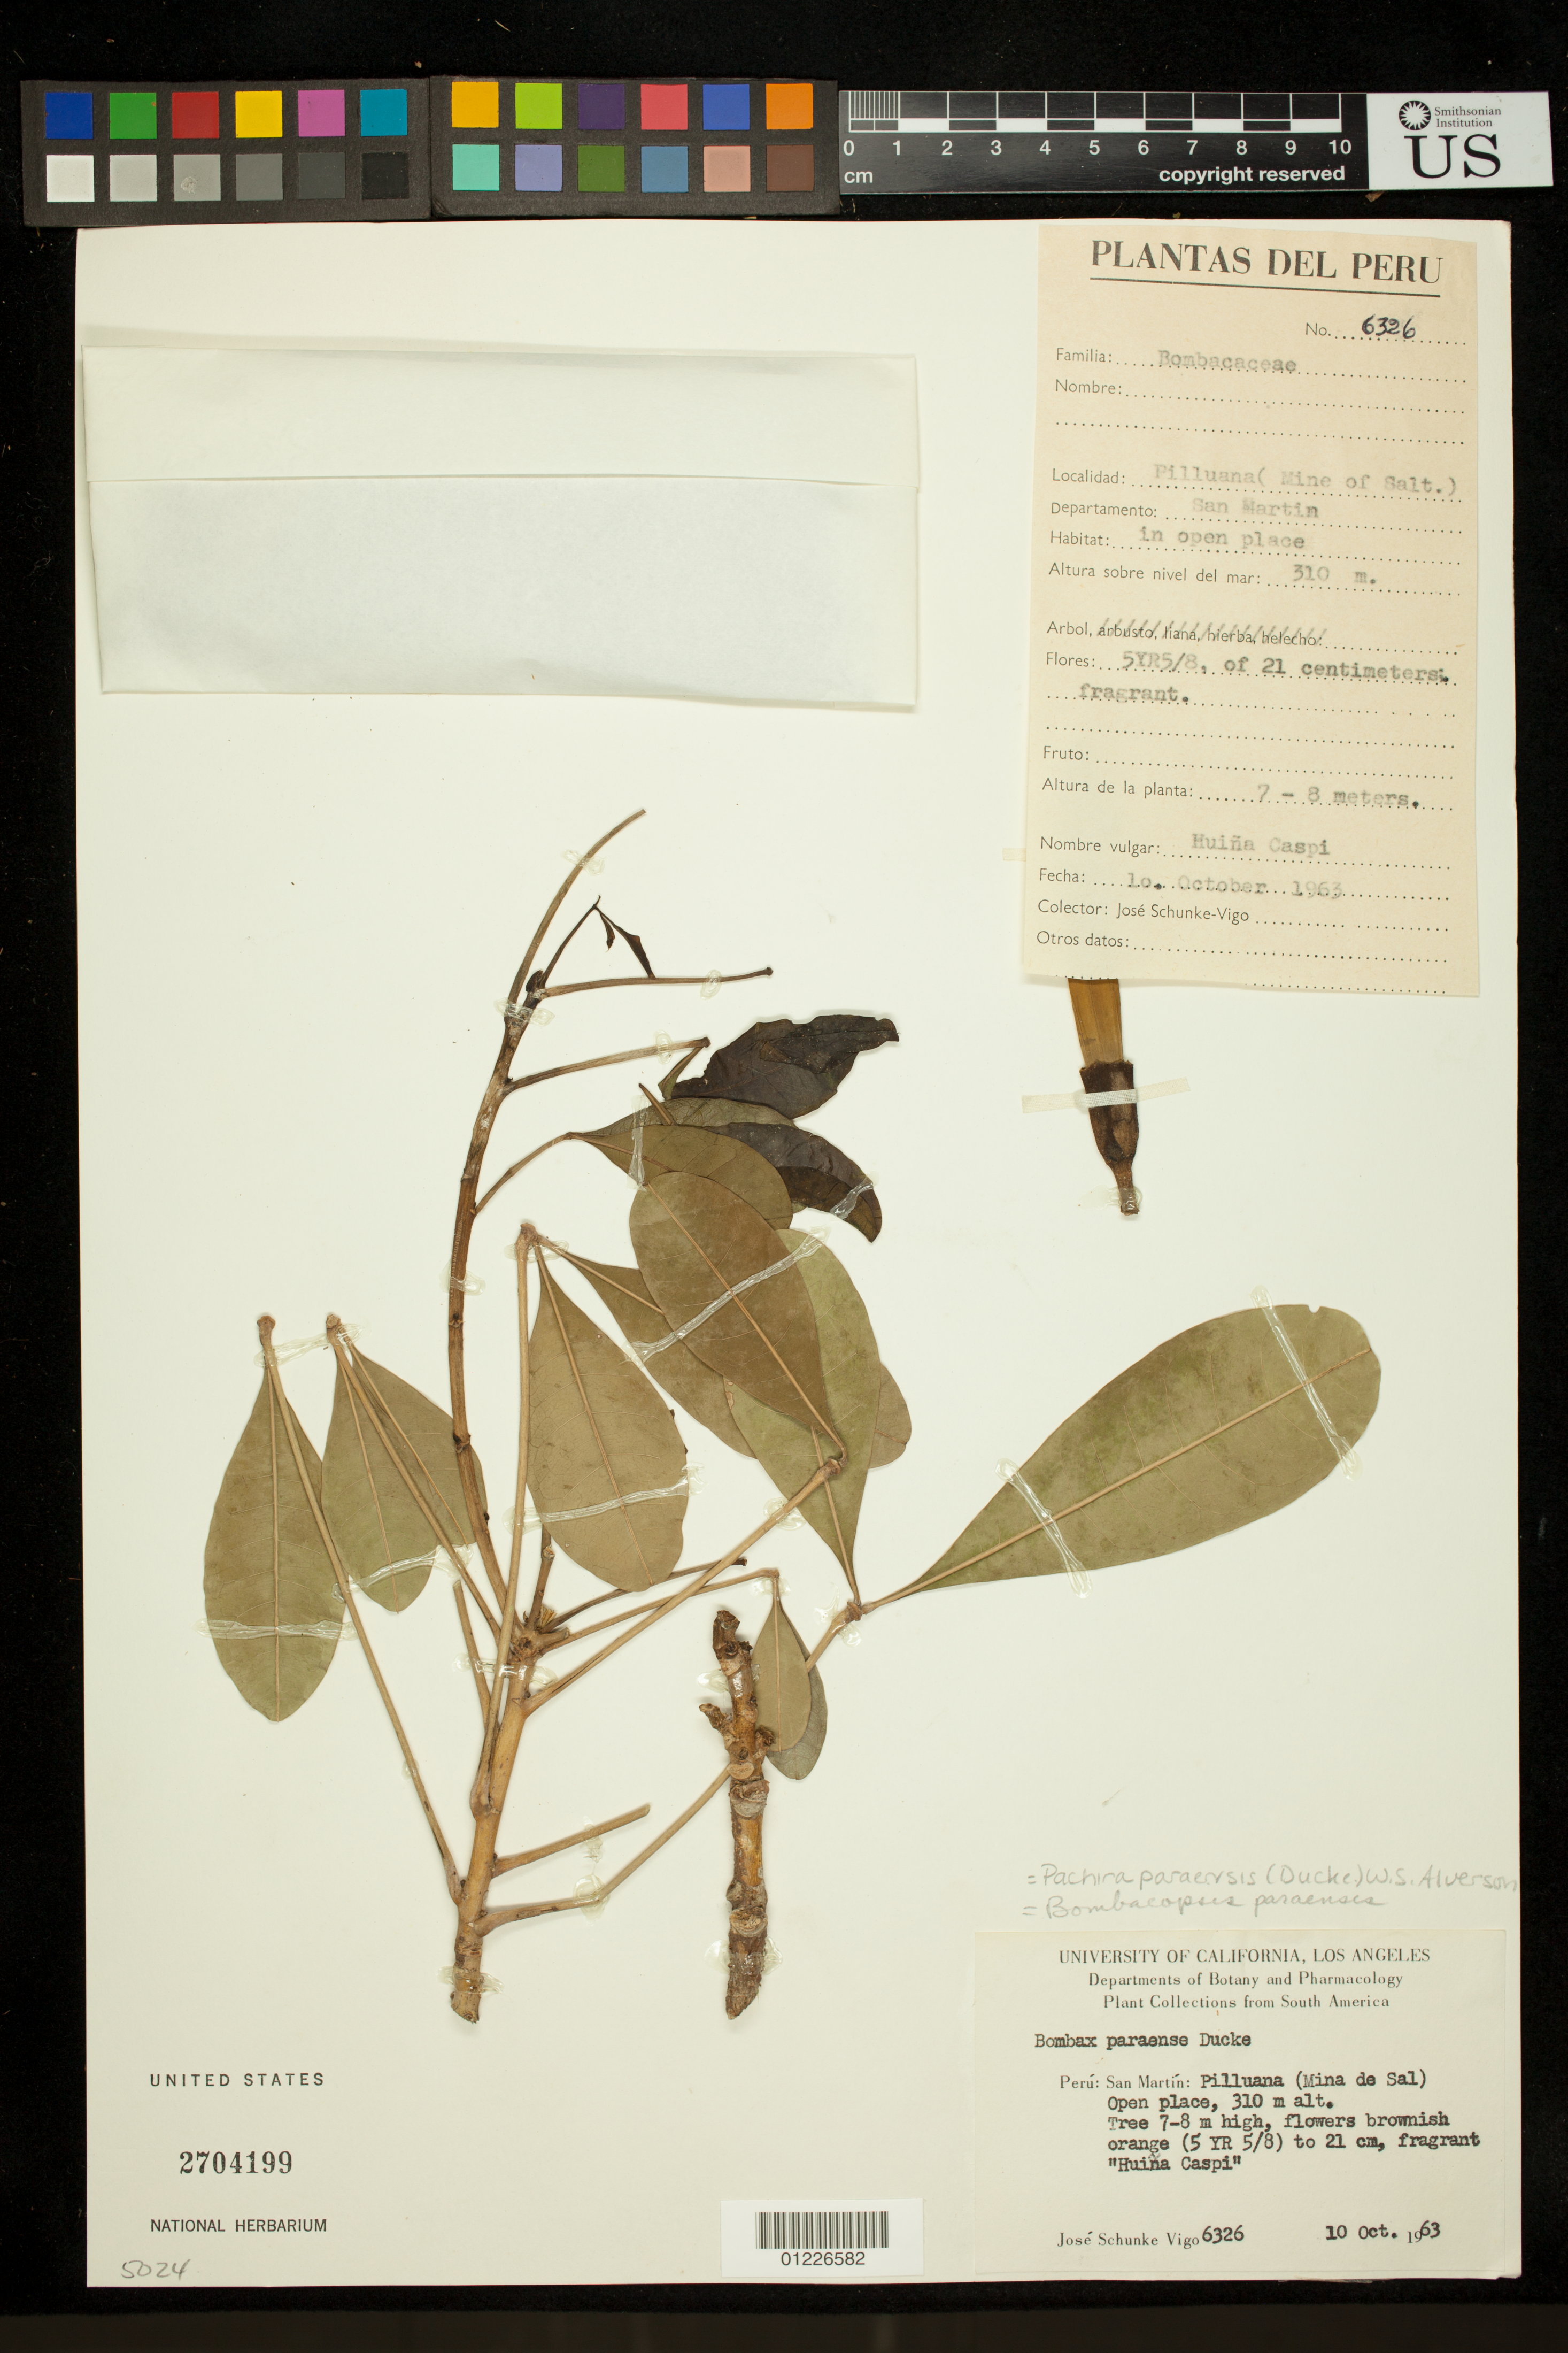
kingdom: Plantae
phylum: Tracheophyta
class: Magnoliopsida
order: Malvales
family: Malvaceae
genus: Pachira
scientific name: Pachira paraensis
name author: (Ducke) W.S. Alverson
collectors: J. Schunke Vigo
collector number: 6326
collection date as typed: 10/10/1963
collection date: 1963-10-10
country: Peru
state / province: San Martín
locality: San Martín: Pilluana (Mina de Sal) Open place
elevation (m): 310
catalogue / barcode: US 2704199